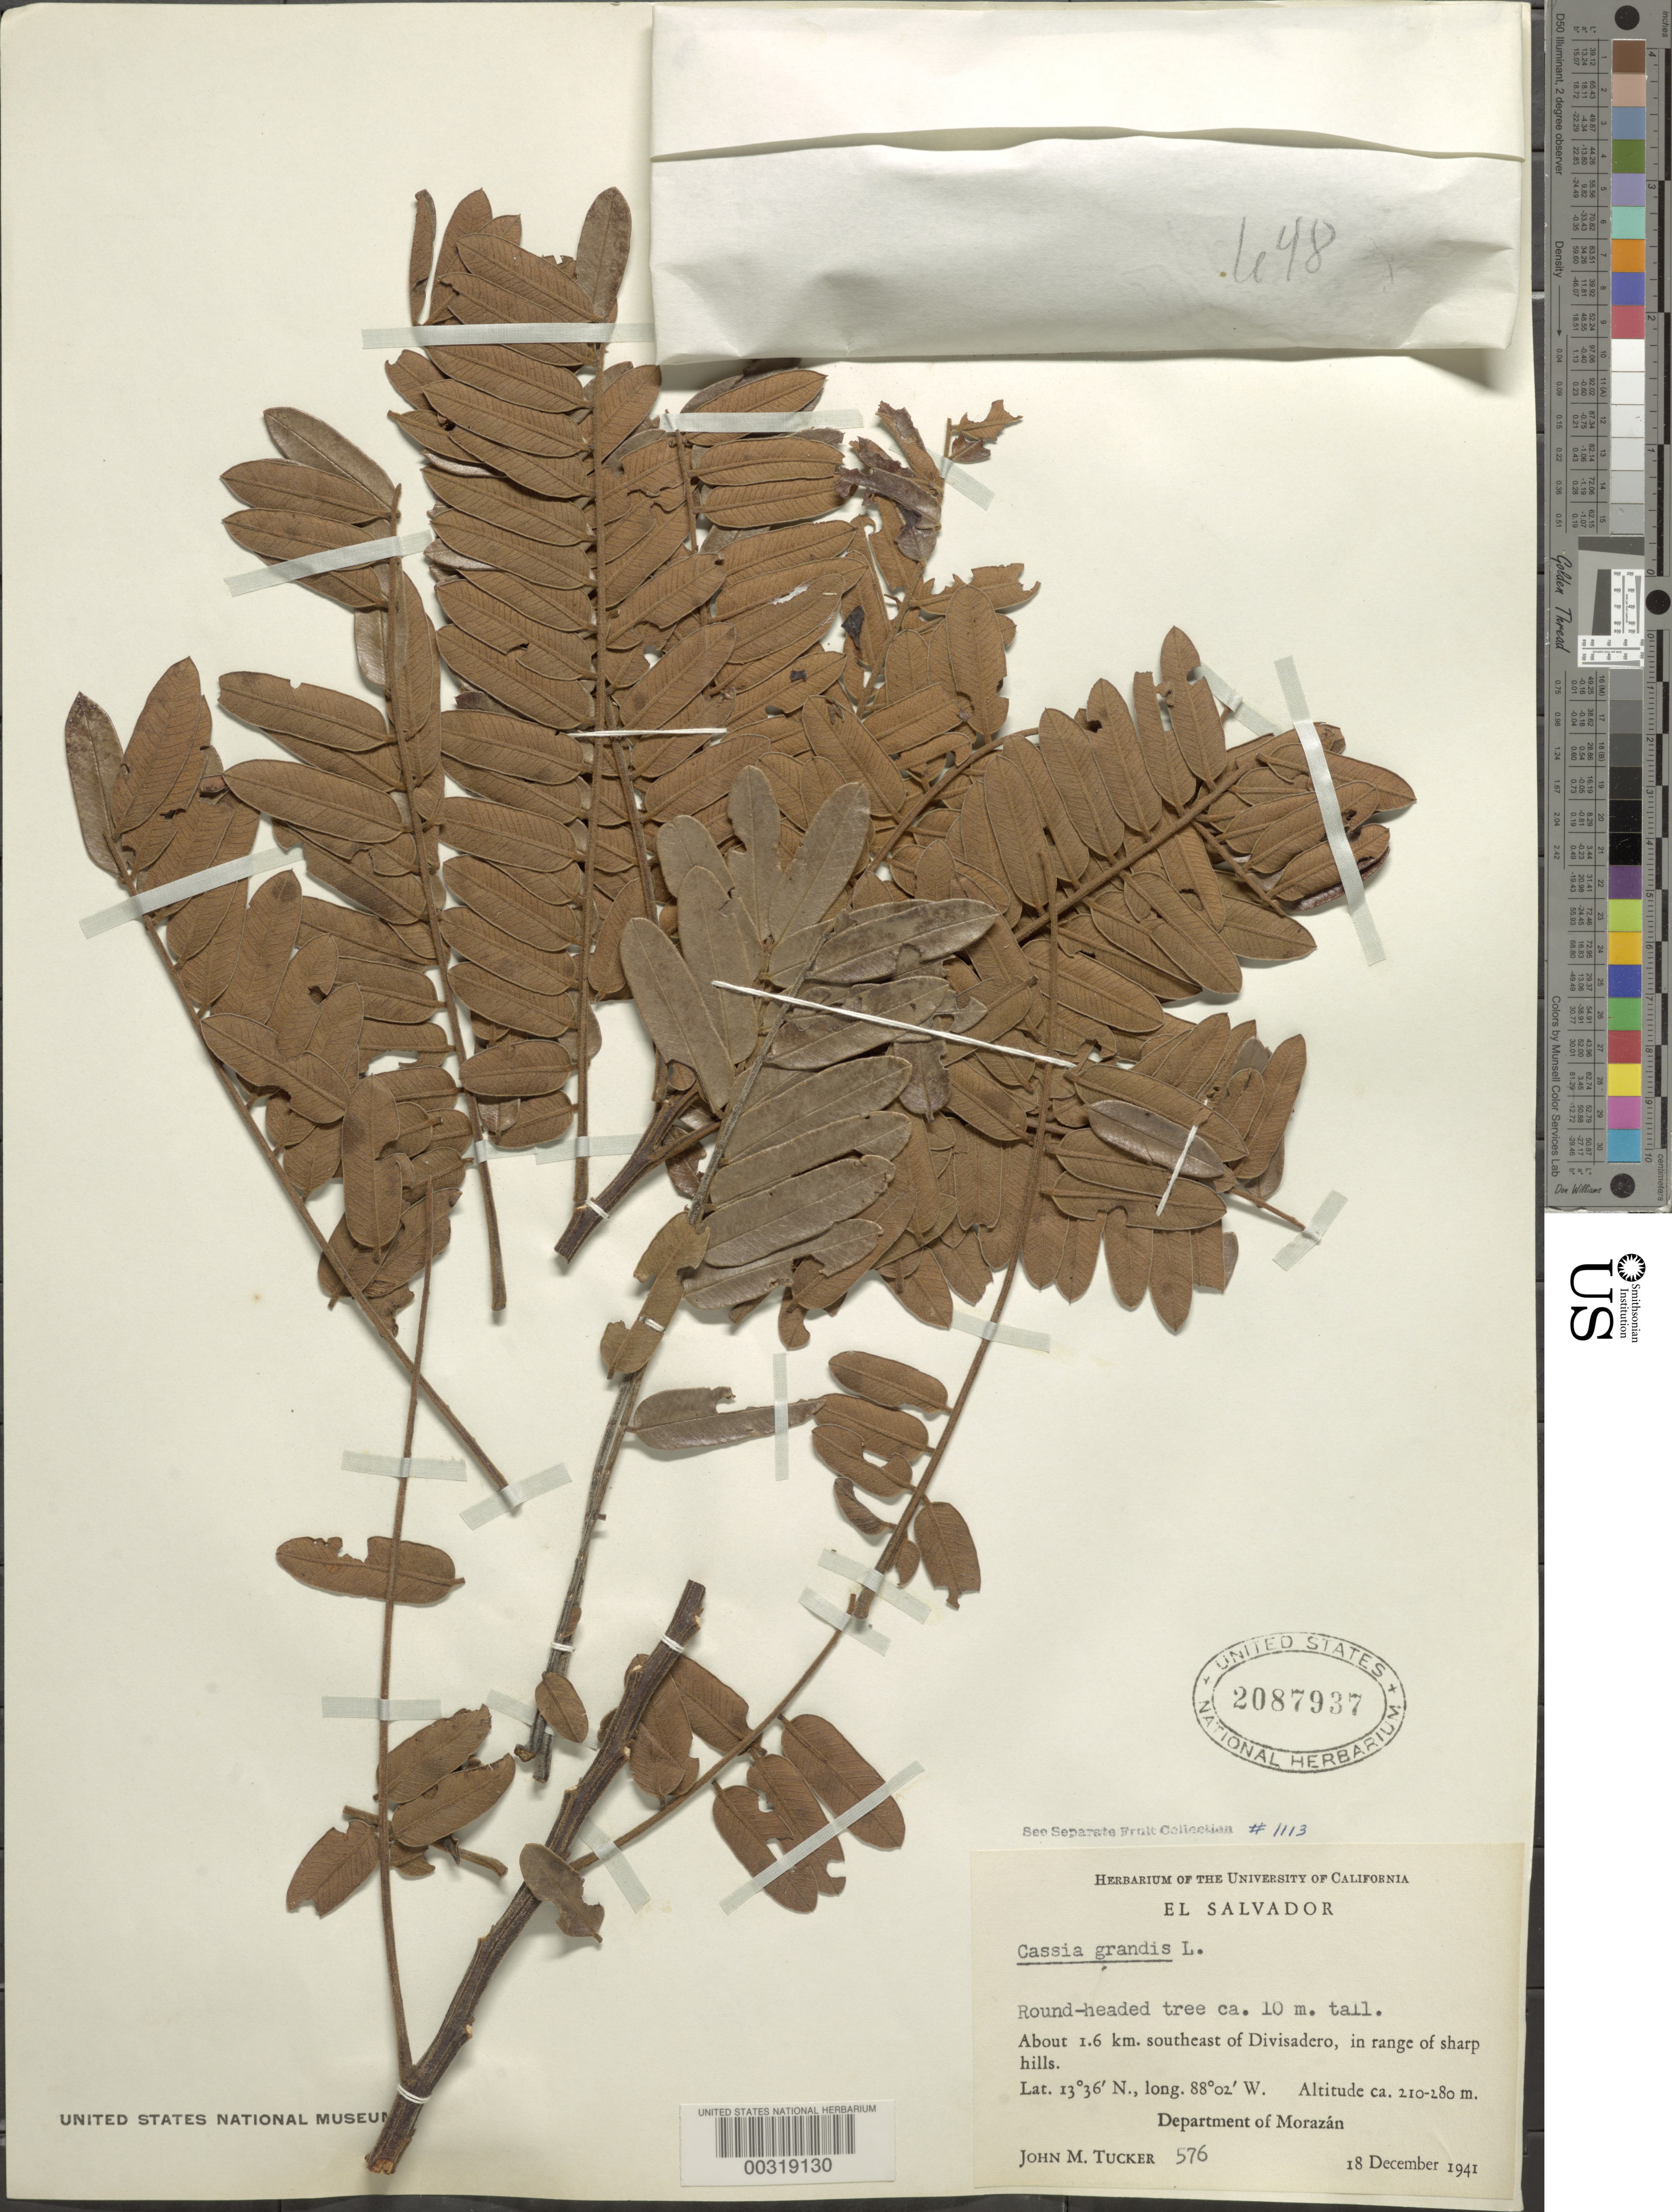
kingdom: Plantae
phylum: Tracheophyta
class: Magnoliopsida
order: Fabales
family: Fabaceae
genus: Cassia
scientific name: Cassia grandis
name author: L. f.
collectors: J. M. Tucker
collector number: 576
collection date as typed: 18 Dec 1941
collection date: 1941-12-18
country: El Salvador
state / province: Morazán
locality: Ca 1.6 km se of divisadero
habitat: Range of sharp hills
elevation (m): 210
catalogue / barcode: US 2087937